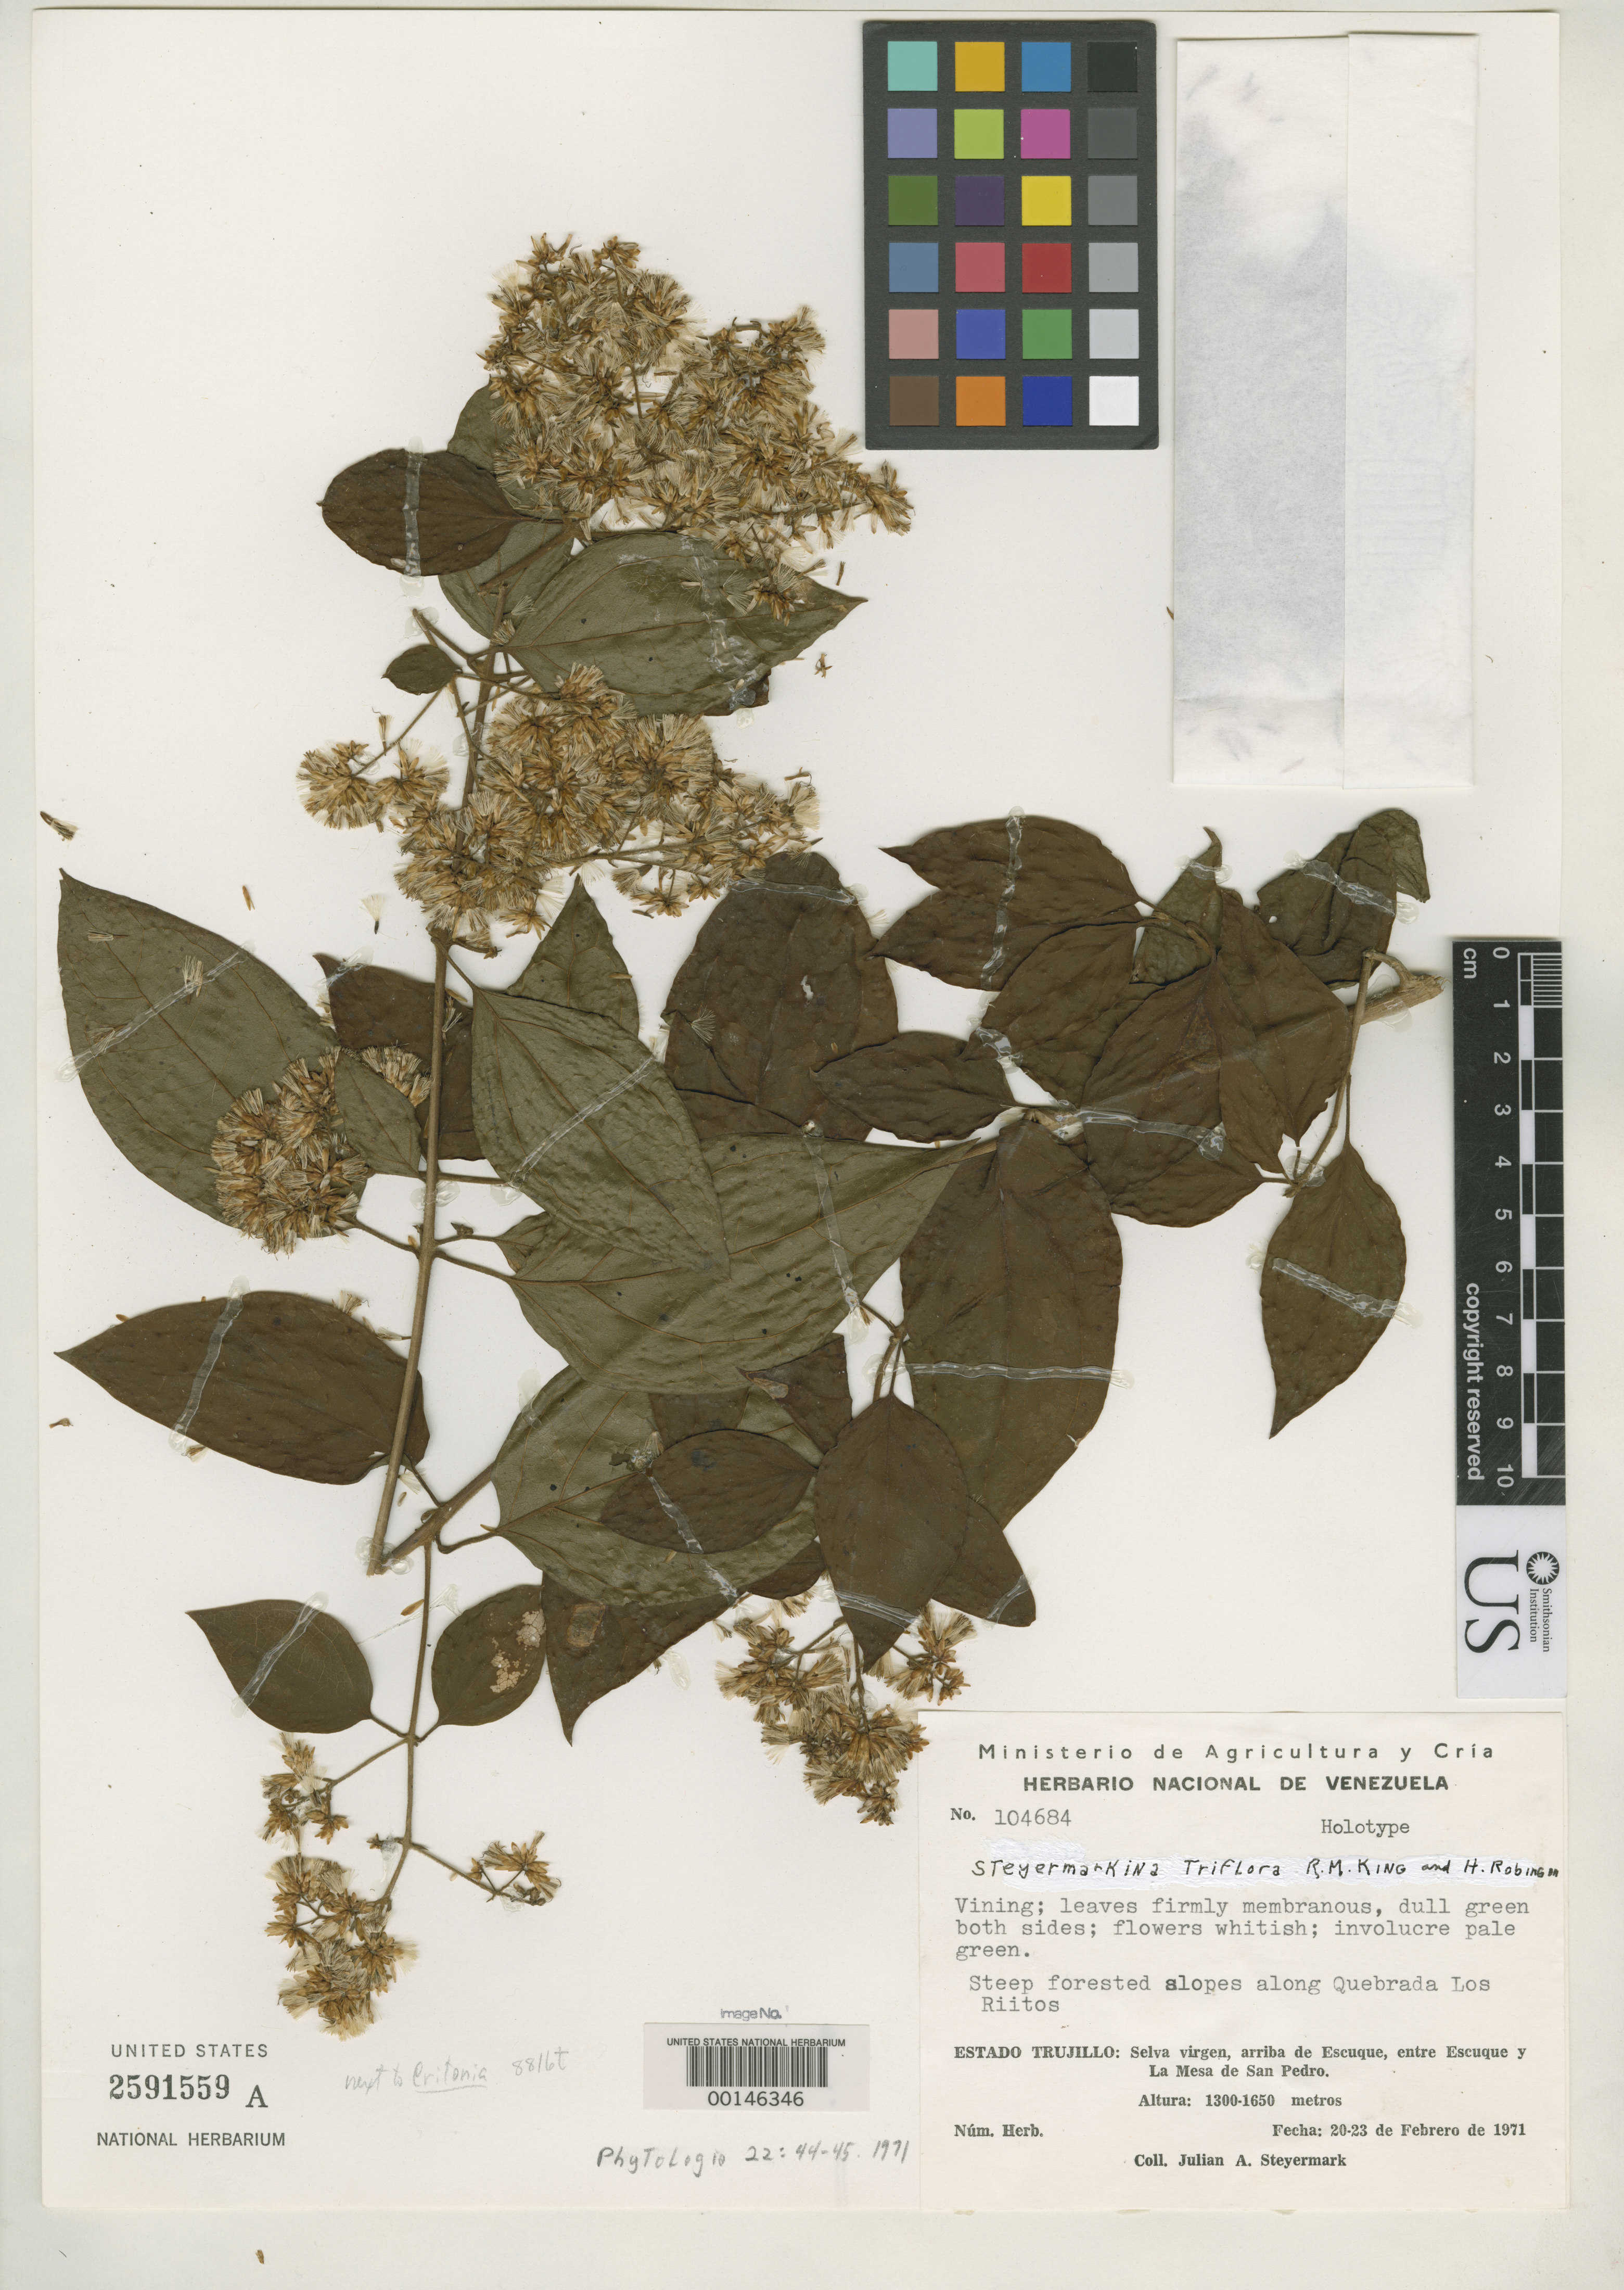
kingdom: Plantae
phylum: Tracheophyta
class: Magnoliopsida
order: Asterales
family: Asteraceae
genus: Steyermarkina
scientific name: Steyermarkina triflora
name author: R.M. King & H. Rob.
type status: Holotype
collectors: J. Steyermark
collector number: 104684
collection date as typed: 20 Feb 1971 to 23 Feb 1971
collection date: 1971-02-20/1971-02-23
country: Venezuela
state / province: Trujillo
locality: Between Escuque and La Mesa de San Pedro.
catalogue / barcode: US 2591559A